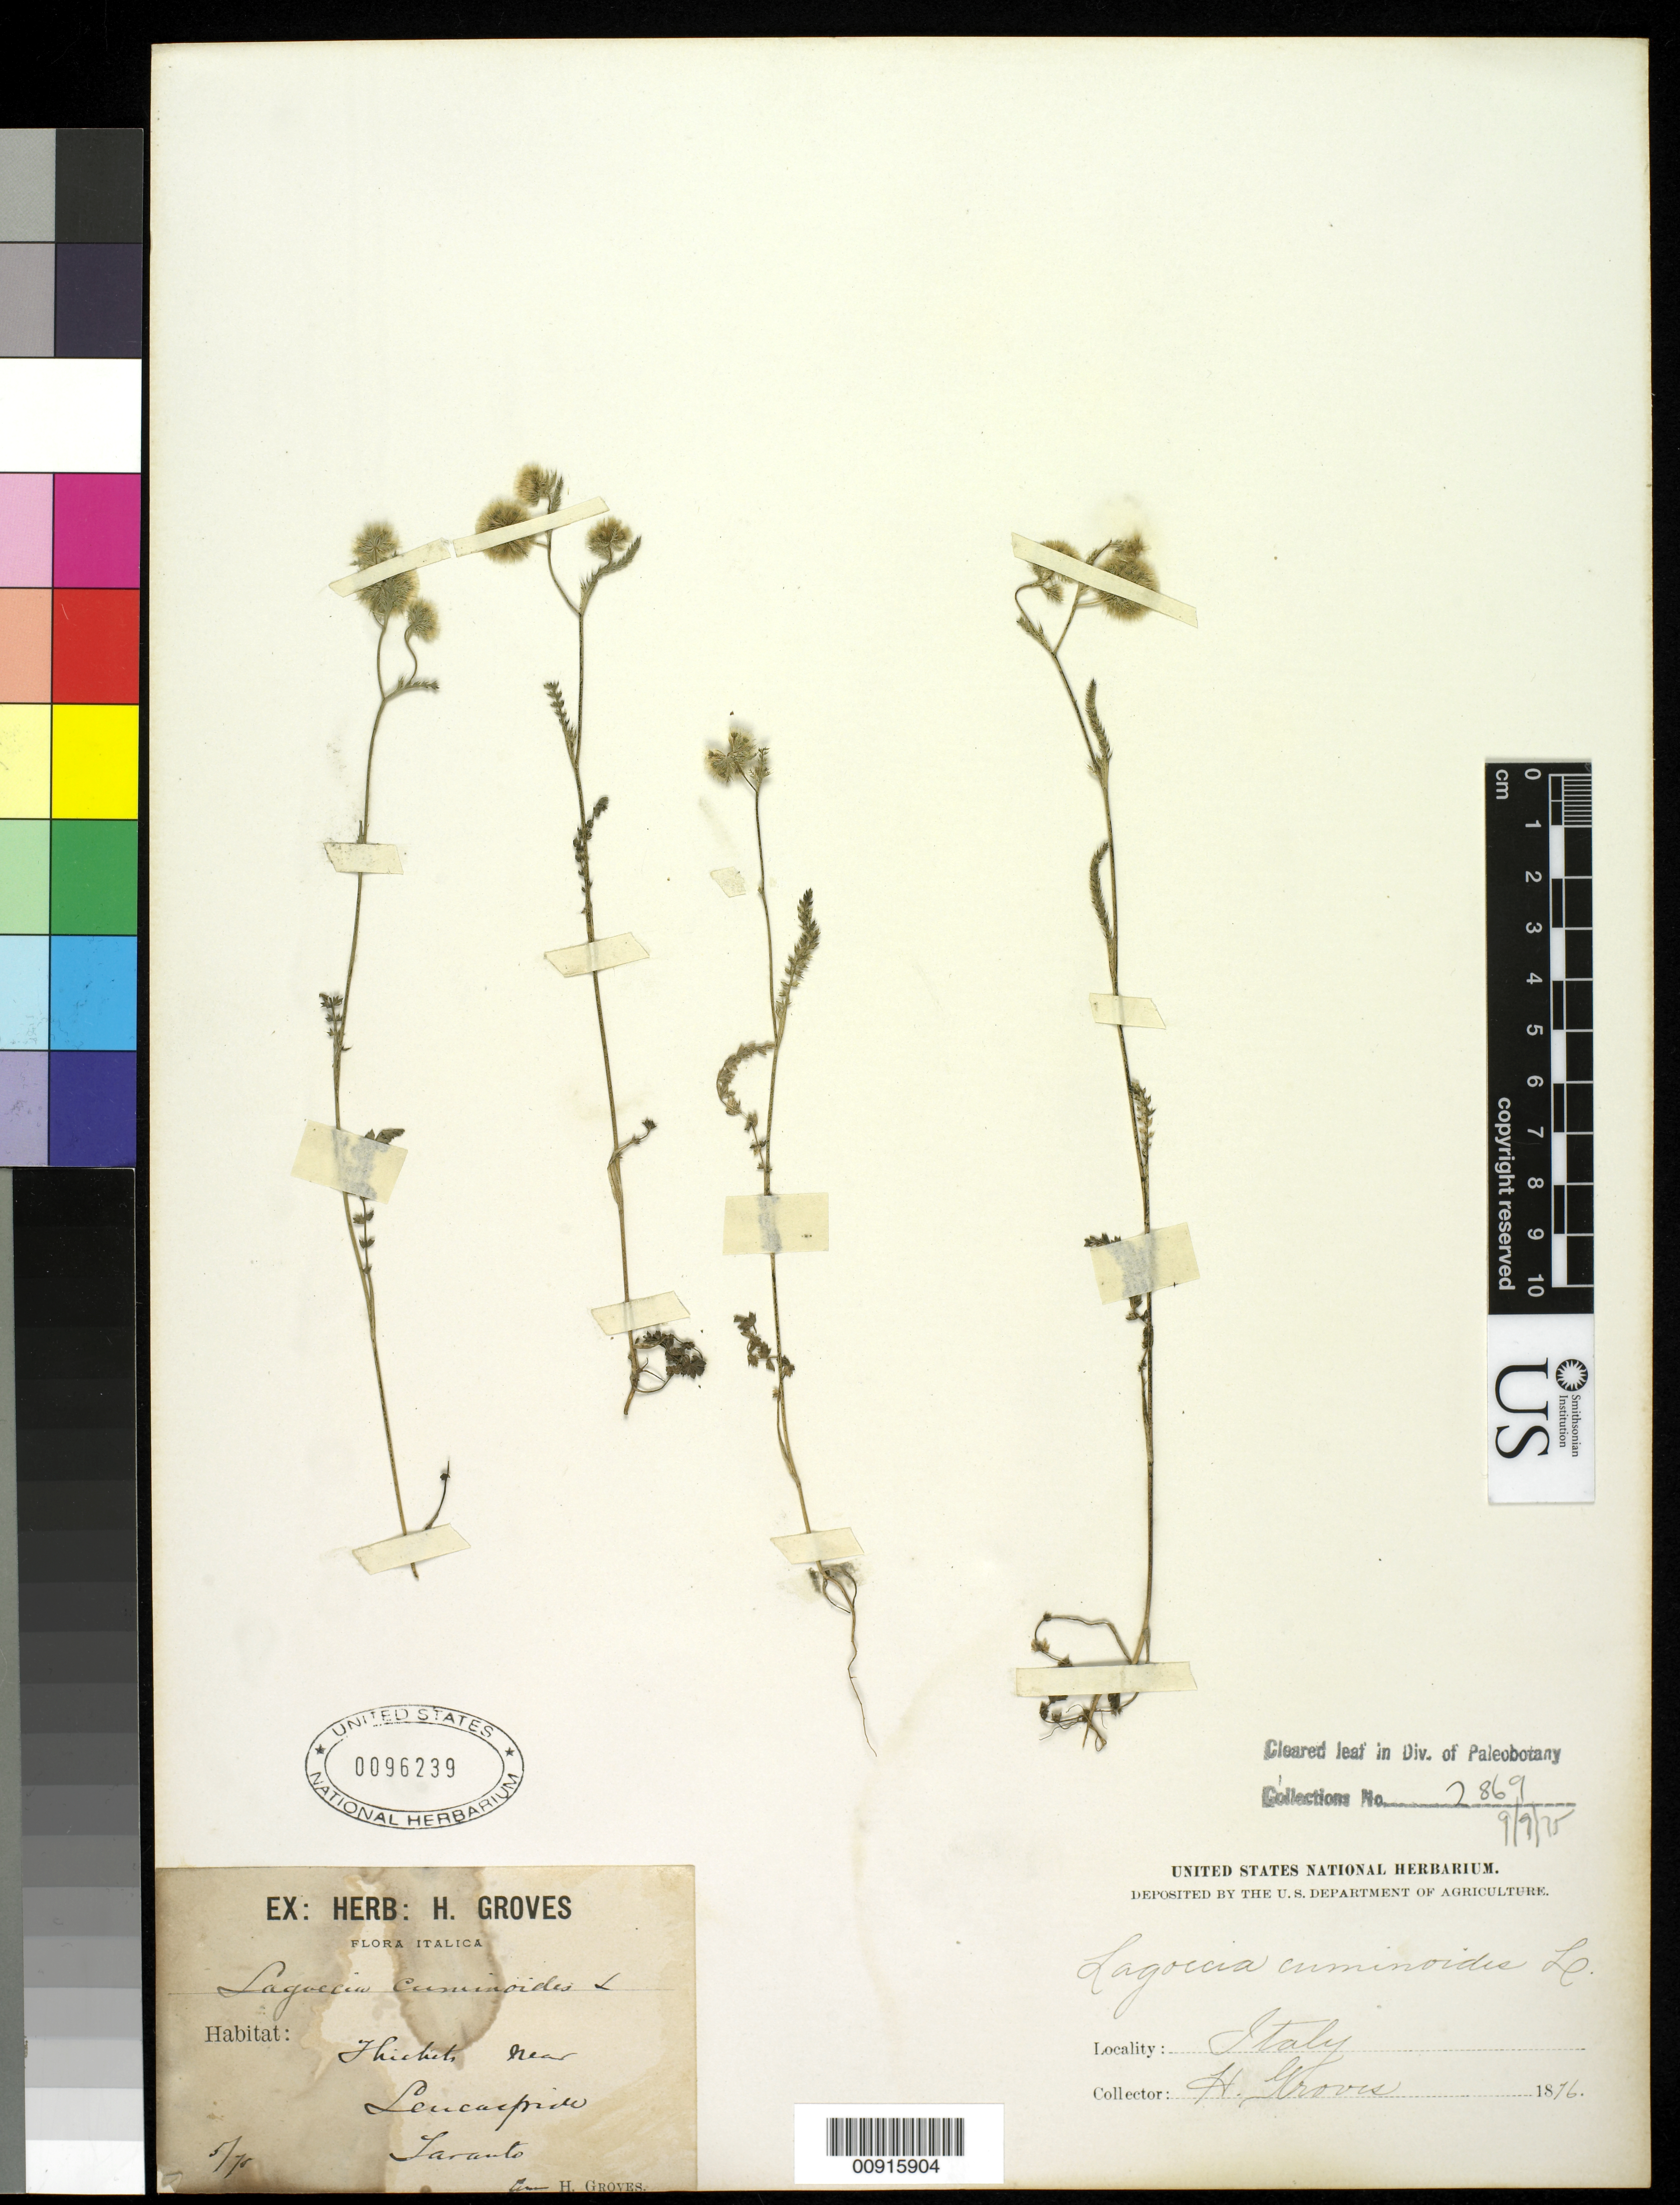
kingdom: Plantae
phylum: Tracheophyta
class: Magnoliopsida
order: Apiales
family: Apiaceae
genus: Lagoecia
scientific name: Lagoecia cuminoides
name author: L.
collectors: H. Groves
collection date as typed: May 1876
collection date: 1876-05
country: Italy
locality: Taranto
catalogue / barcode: US 96239